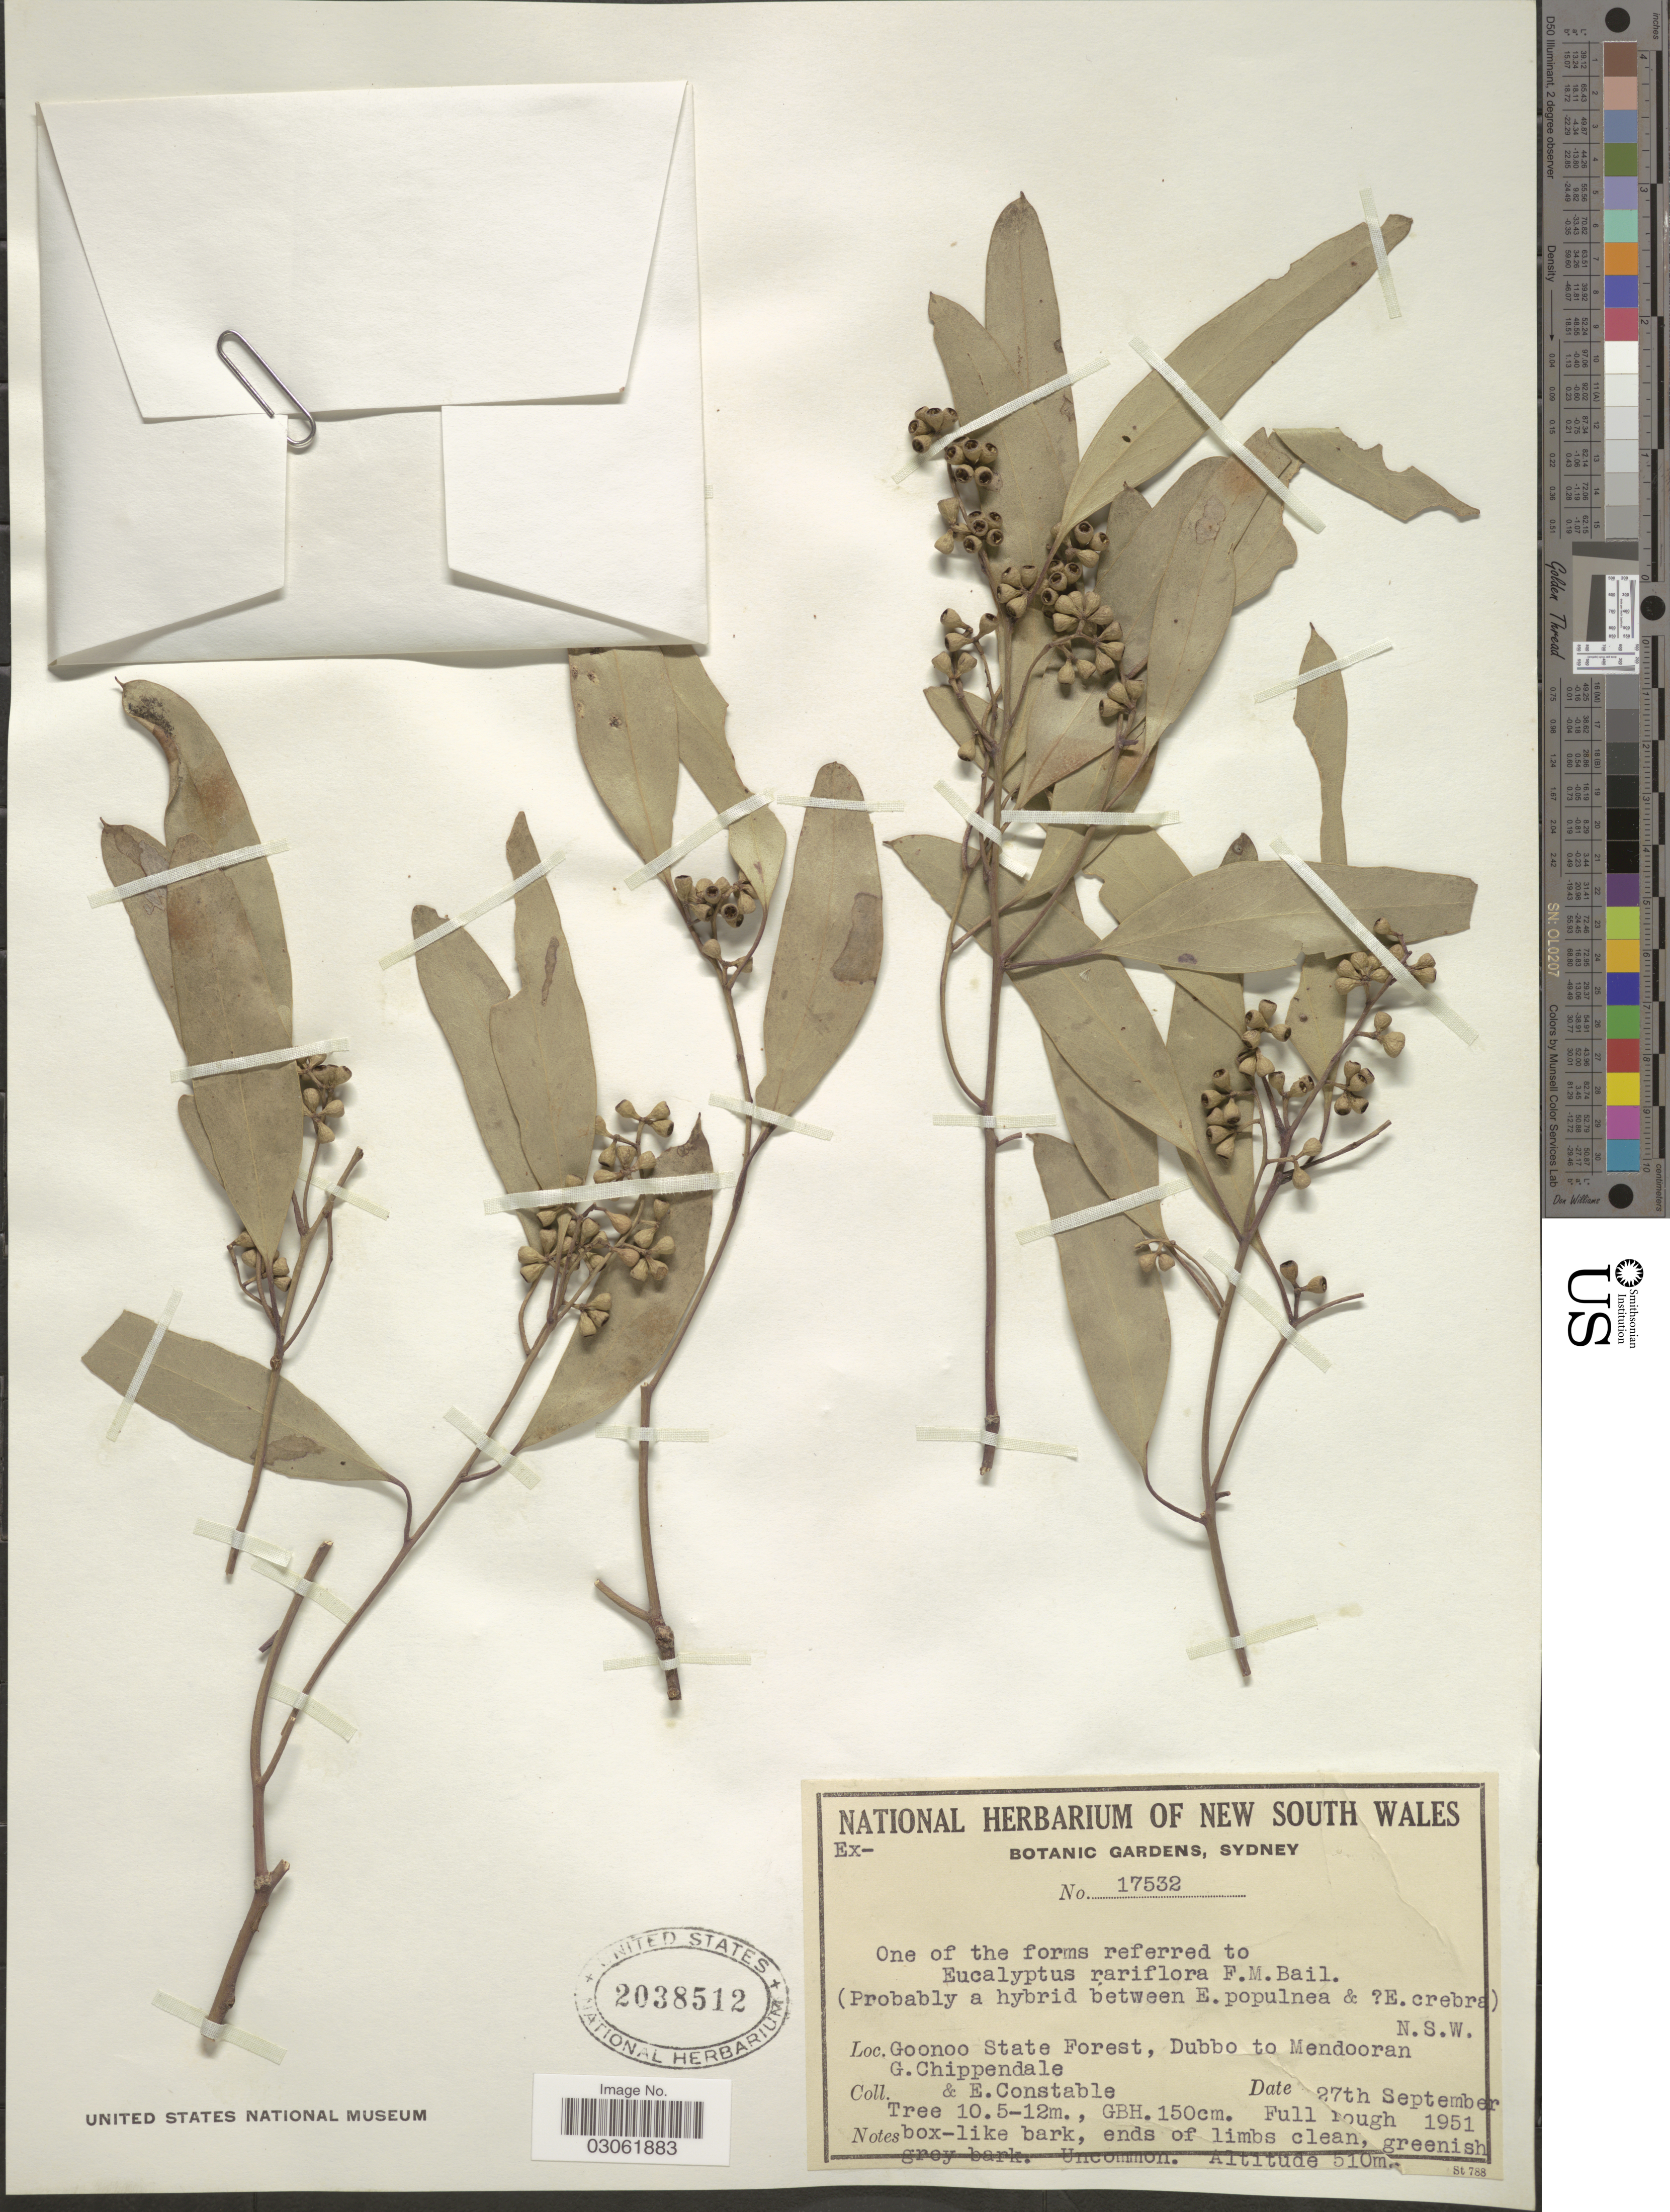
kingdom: Plantae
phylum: Tracheophyta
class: Magnoliopsida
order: Myrtales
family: Myrtaceae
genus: Eucalyptus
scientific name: Eucalyptus x rariflora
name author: F.M. Bailey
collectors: G. Chippendale & E. F. Constable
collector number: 17532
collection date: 1951-09-27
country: Australia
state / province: New South Wales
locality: Goonoo State Forest, Dubbo to Mendooran.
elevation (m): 510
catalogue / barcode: US 2038512